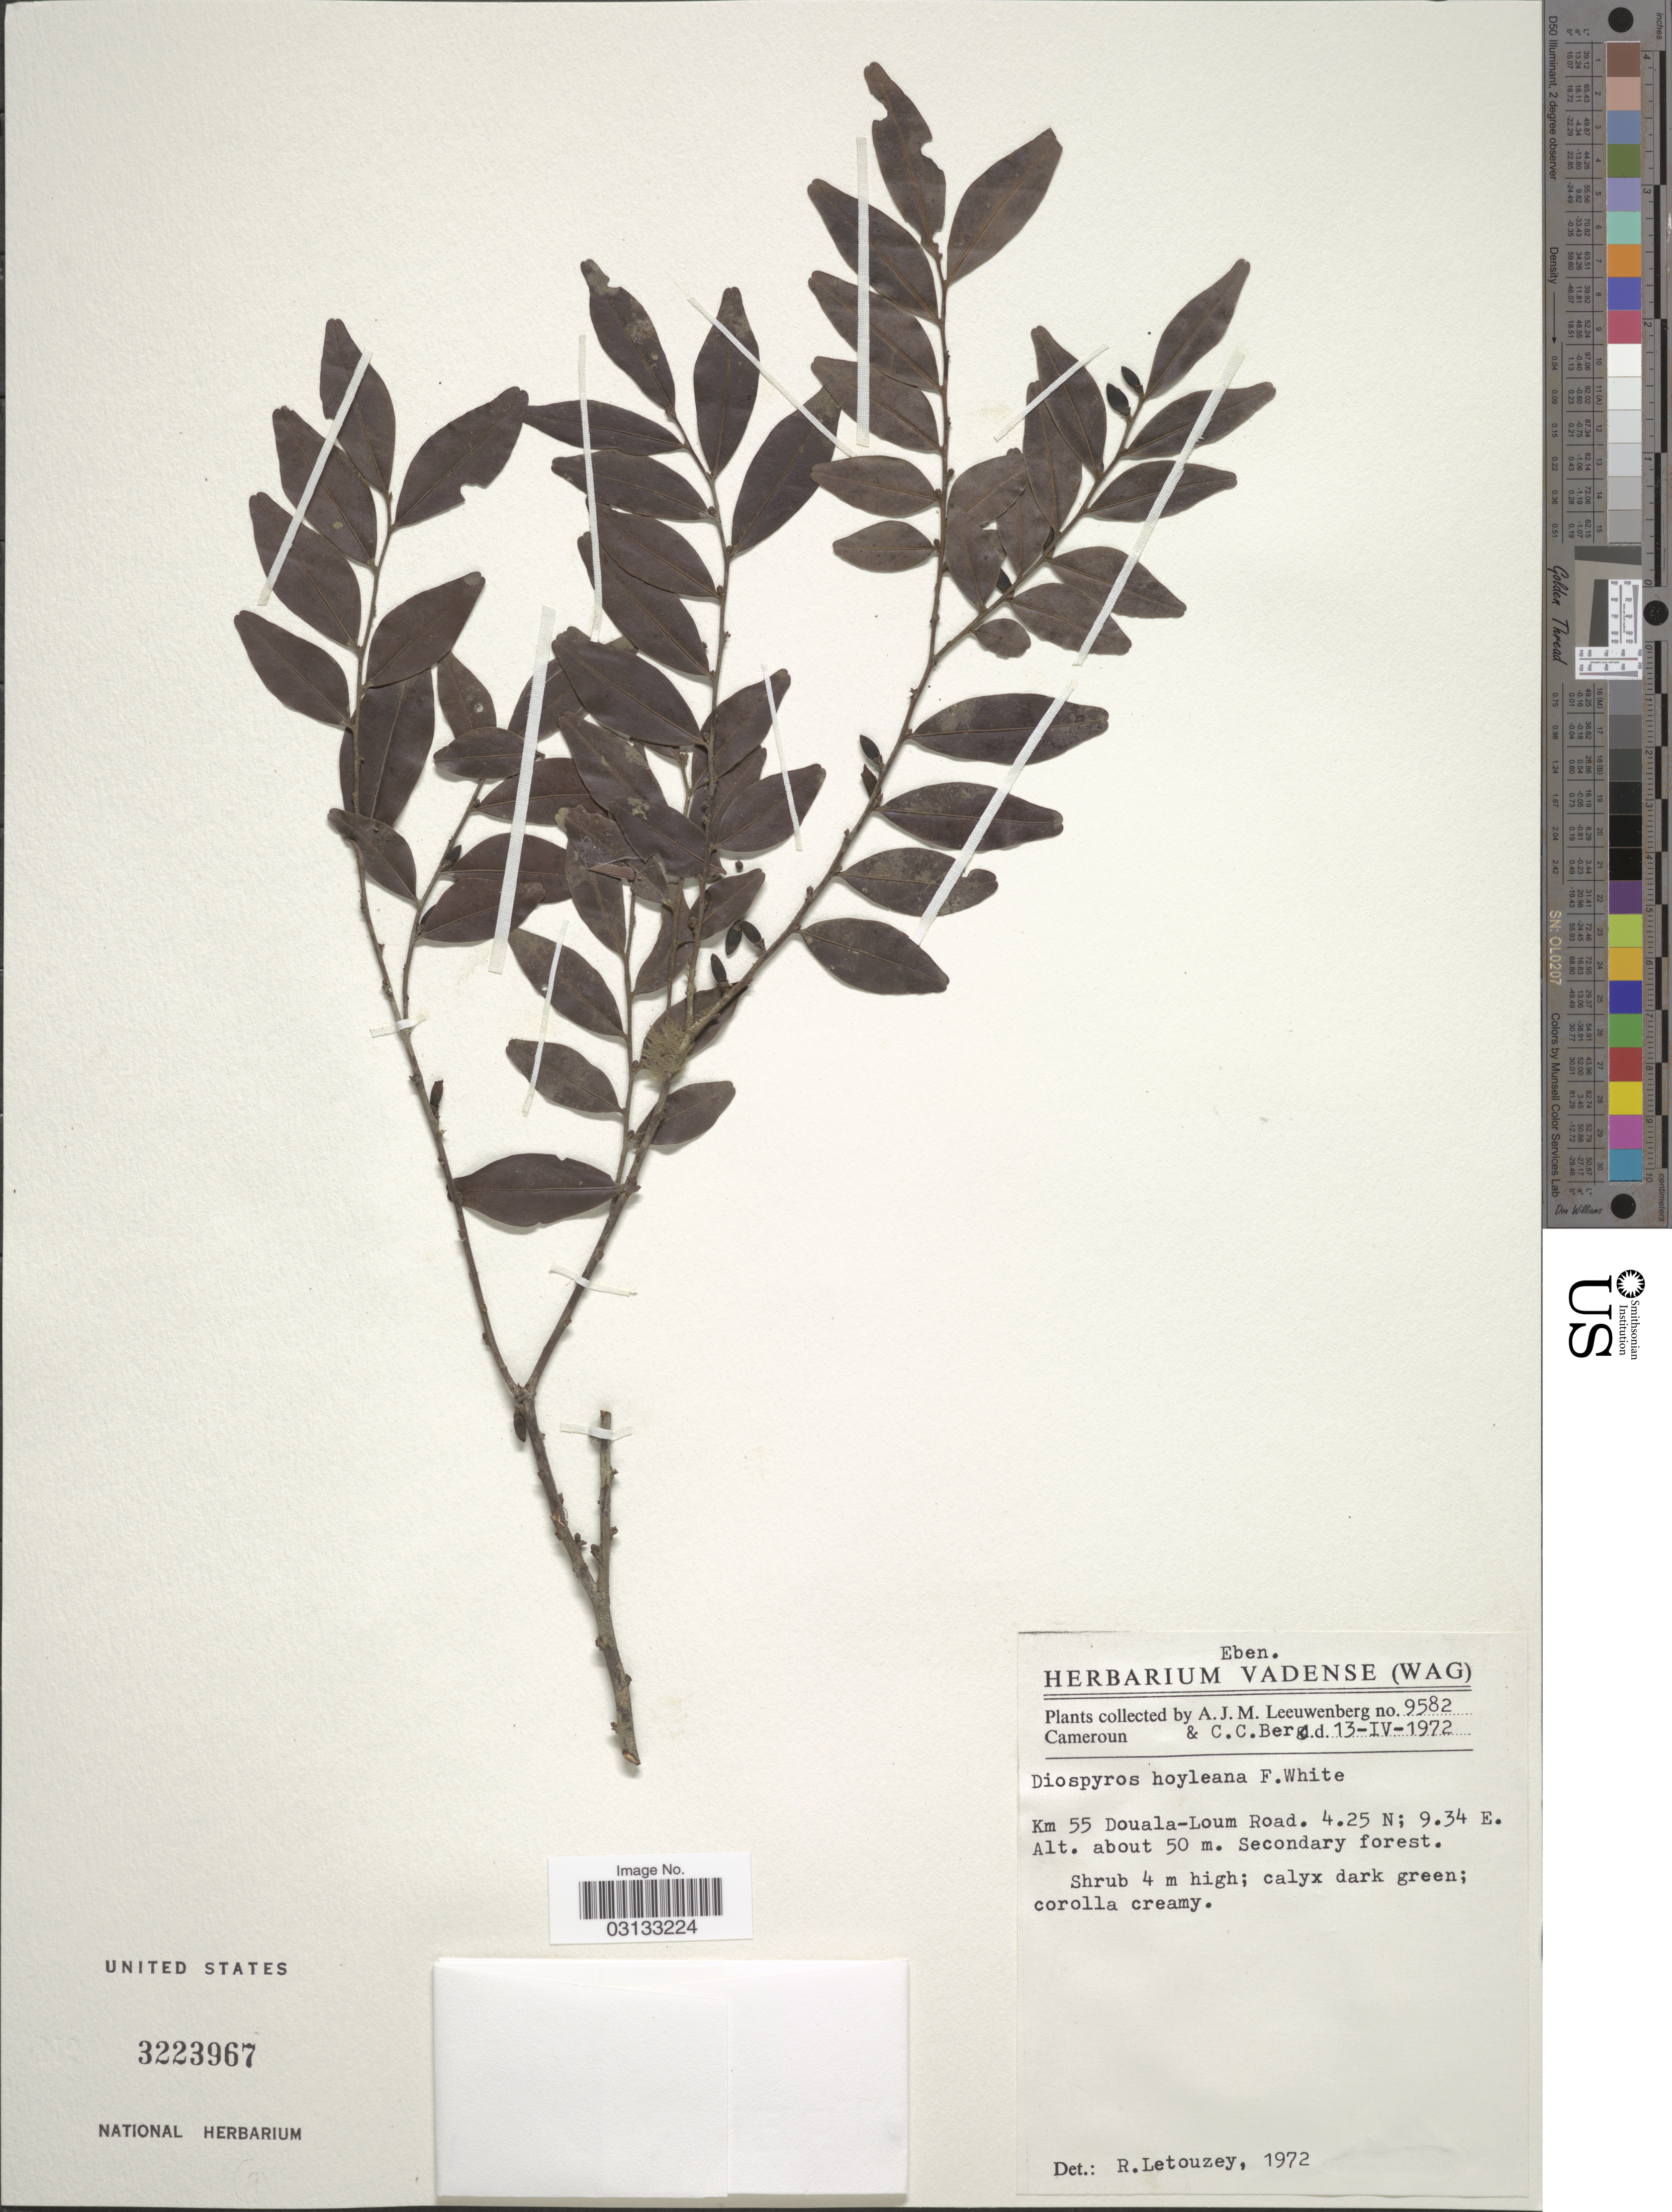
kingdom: Plantae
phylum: Tracheophyta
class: Magnoliopsida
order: Ericales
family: Ebenaceae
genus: Diospyros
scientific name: Diospyros hoyleana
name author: F. White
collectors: A. J. M. Leeuwenberg & C. C. Berg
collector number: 9582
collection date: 1972-04-13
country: Cameroon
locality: Km 55 Douala-Loum Road.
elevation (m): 50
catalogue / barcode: US 3223967